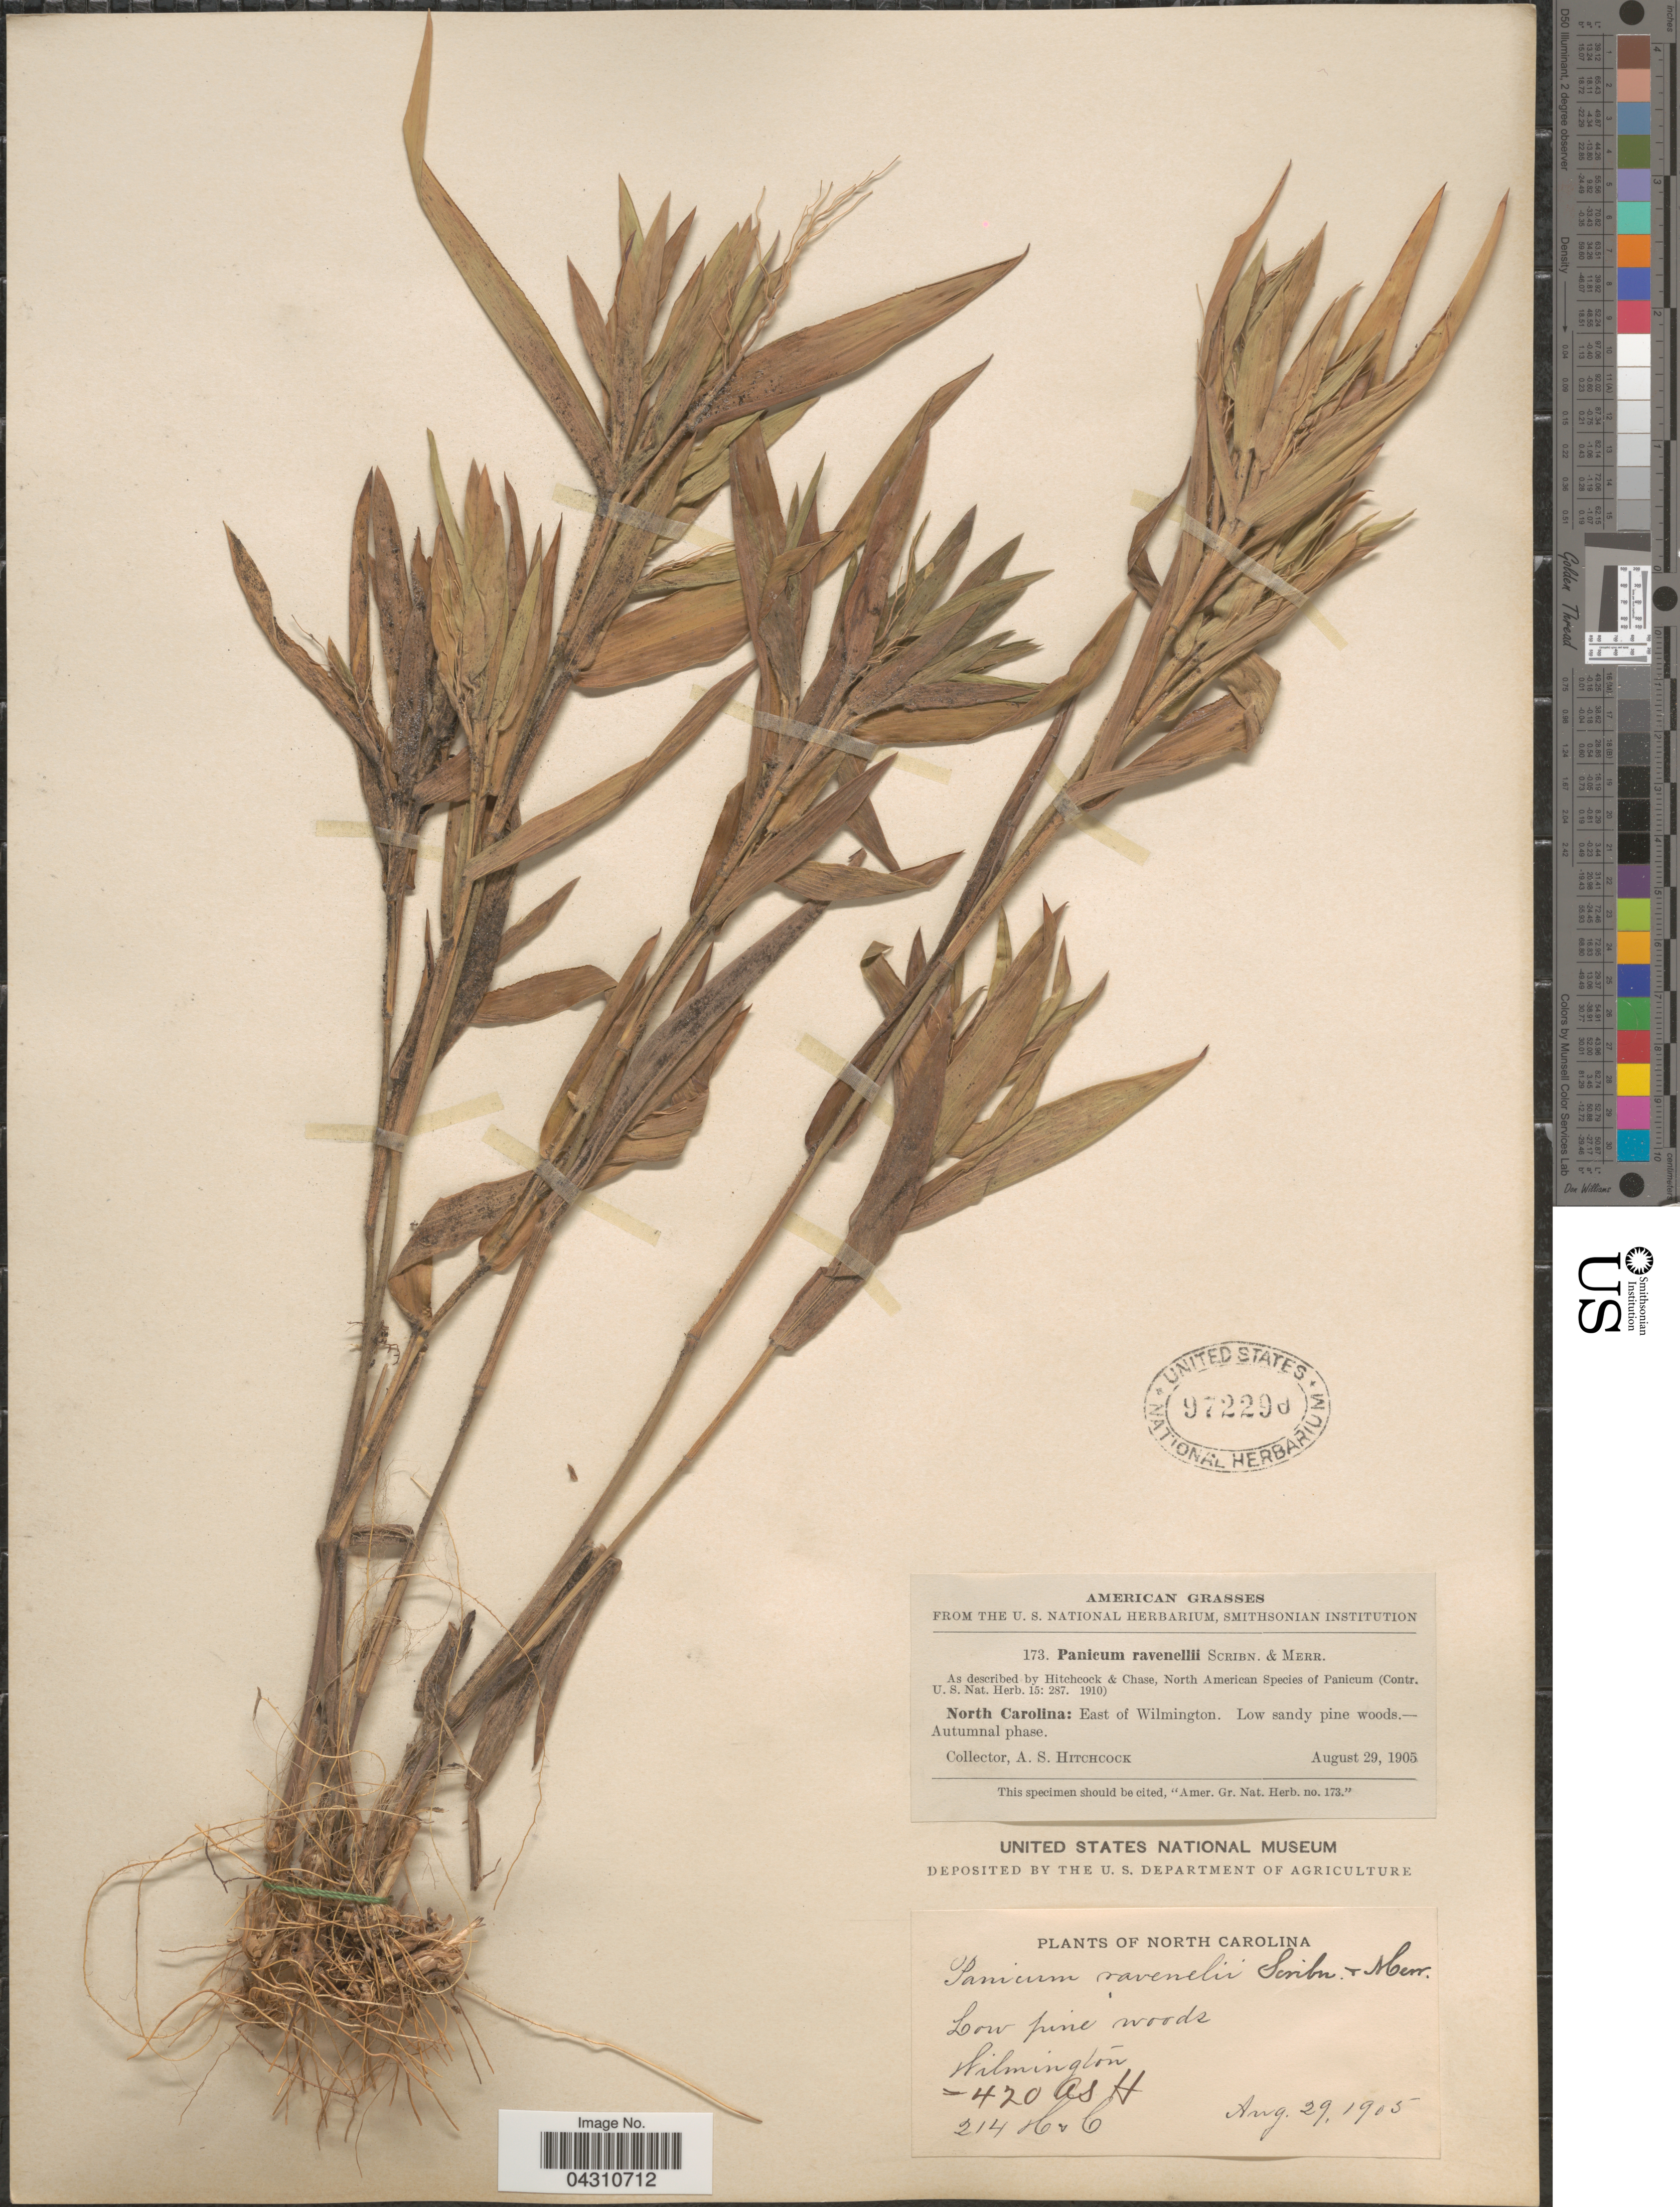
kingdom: Plantae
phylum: Tracheophyta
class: Liliopsida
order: Poales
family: Poaceae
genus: Dichanthelium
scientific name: Dichanthelium ravenelii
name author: (Scribn. & Merr.) Gould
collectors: A. S. Hitchcock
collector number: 173/420/214?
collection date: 1905-08-29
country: United States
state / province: North Carolina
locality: East of Wilmington. Low sandy pine woods.